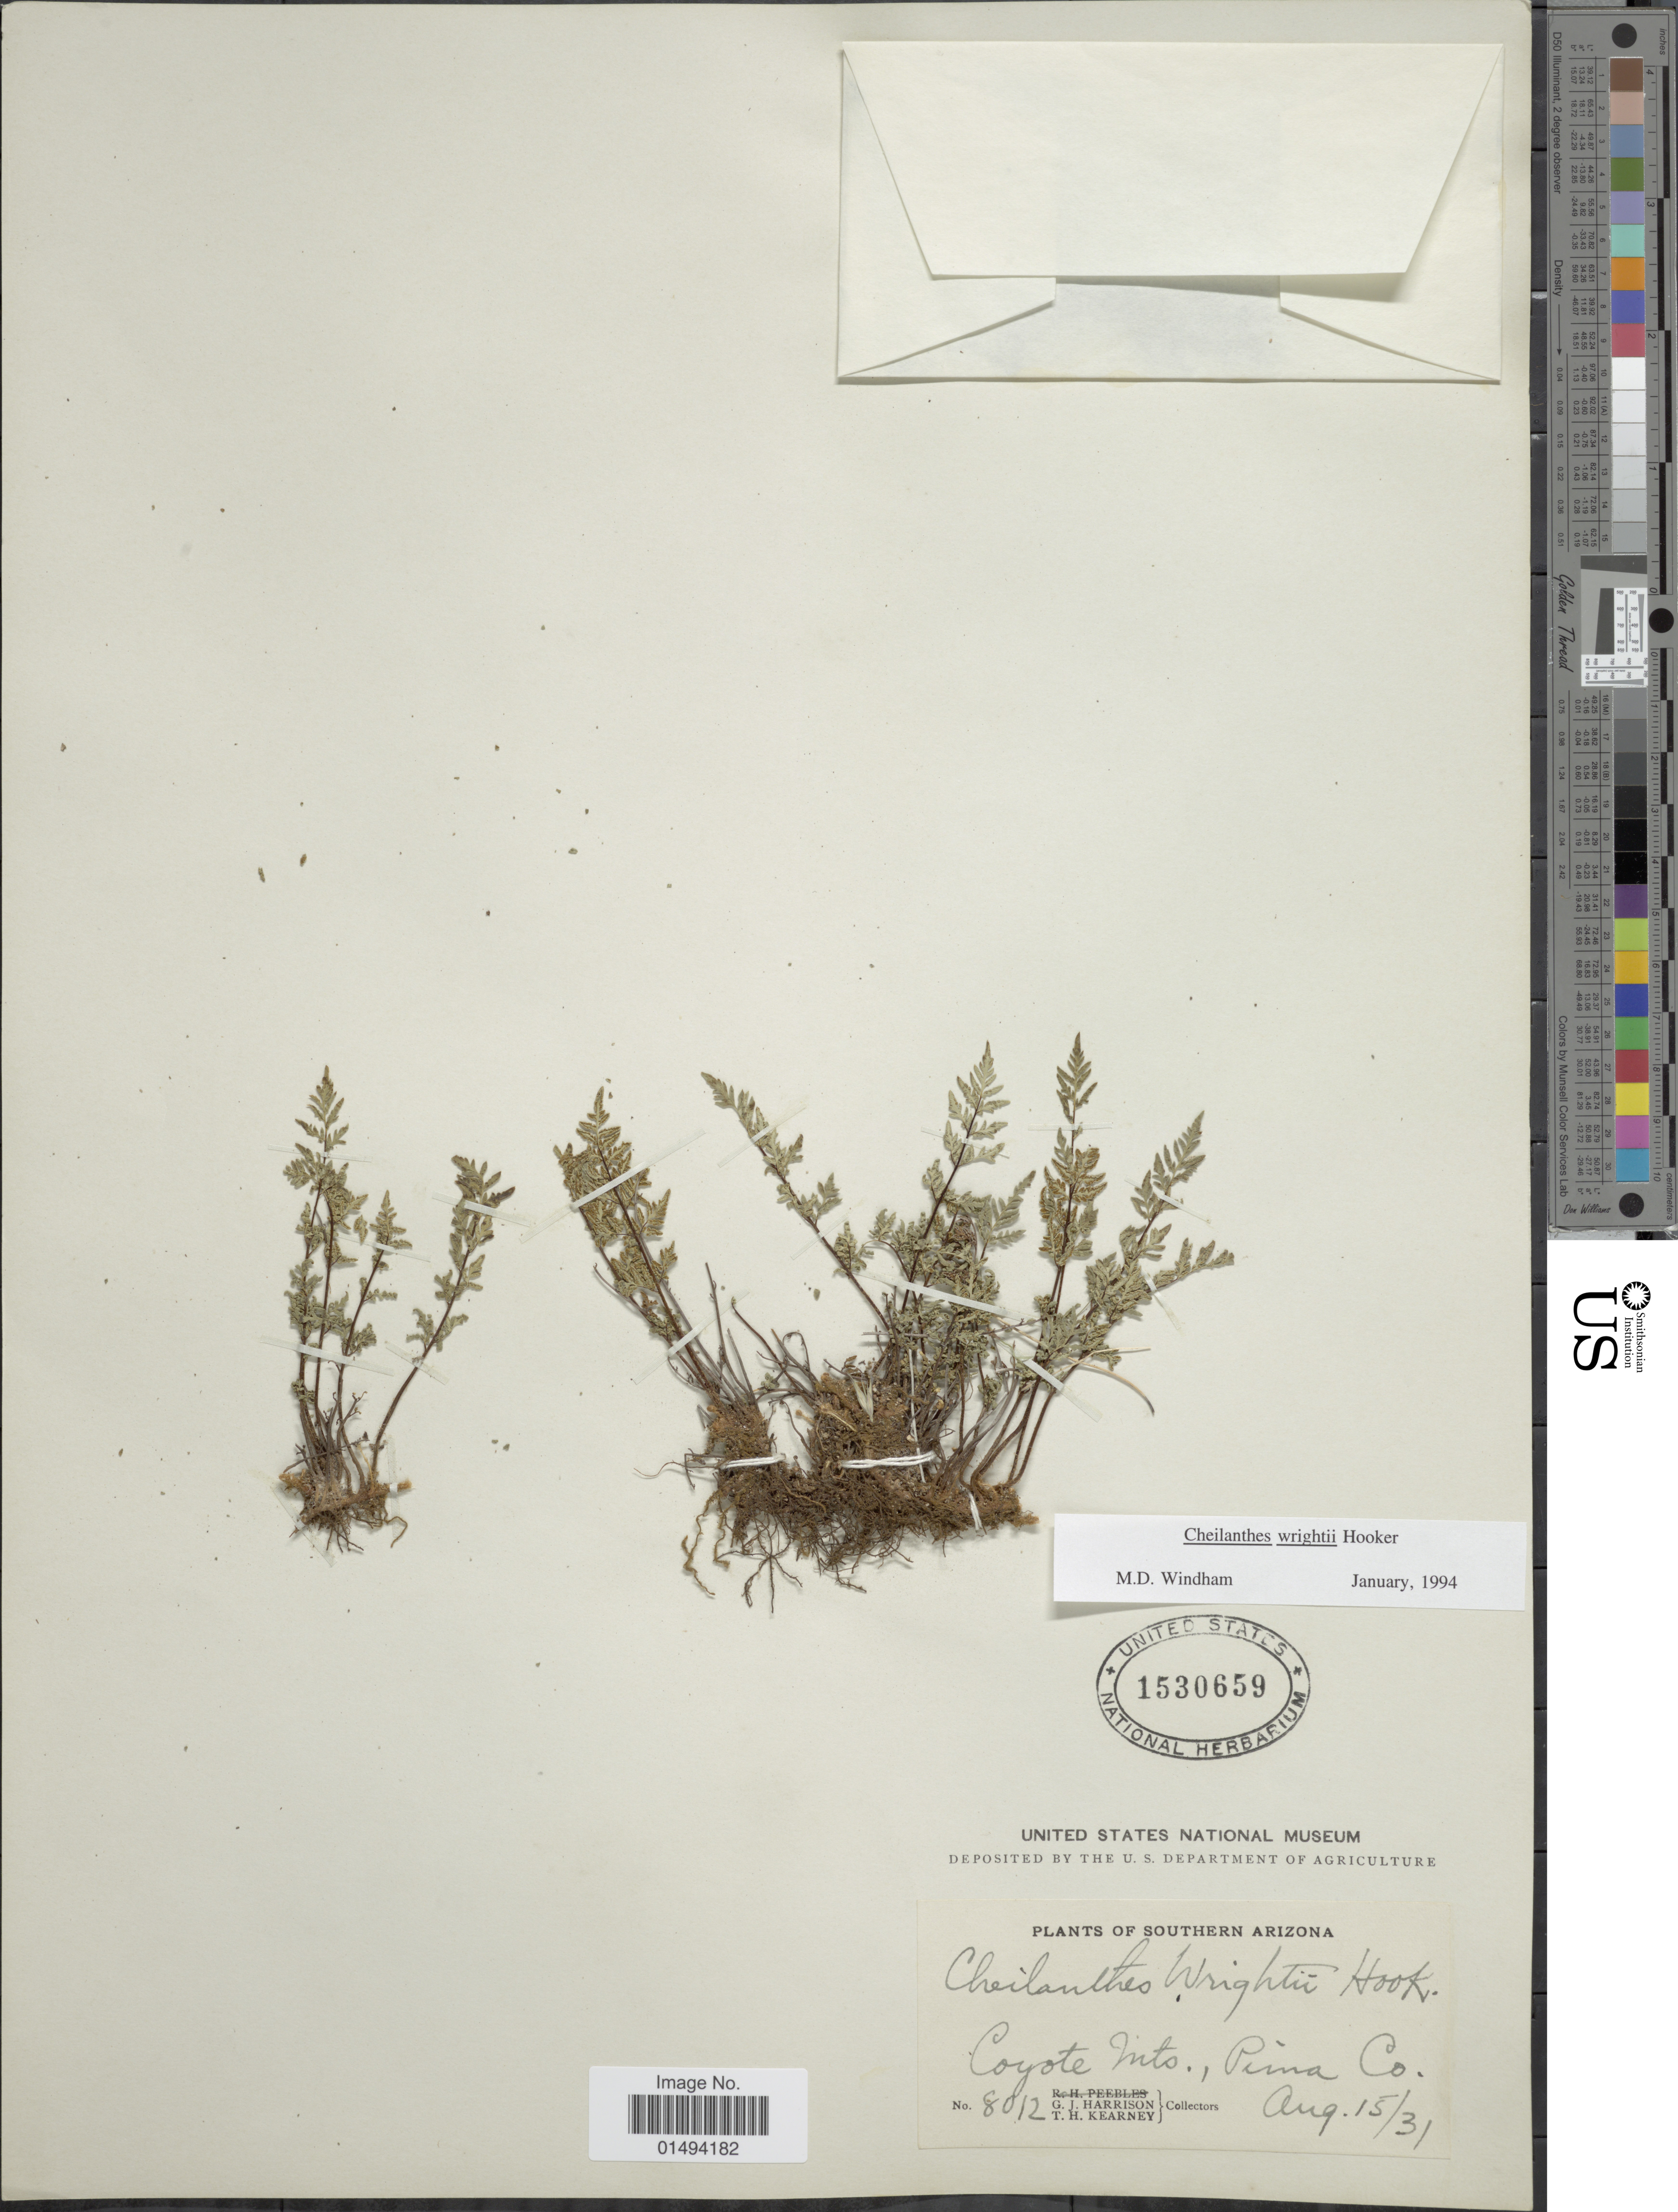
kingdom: Plantae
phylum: Tracheophyta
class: Polypodiopsida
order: Polypodiales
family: Pteridaceae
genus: Myriopteris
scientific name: Myriopteris wrightii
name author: (Hook.) Grusz & Windham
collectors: G. J. Harrison & T. H. Kearney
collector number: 8012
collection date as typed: Transcribed d/m/y: 15/8/31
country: United States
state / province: Arizona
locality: Southern Arizona, Coyote Mts. Pima Co.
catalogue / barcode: US 1530659